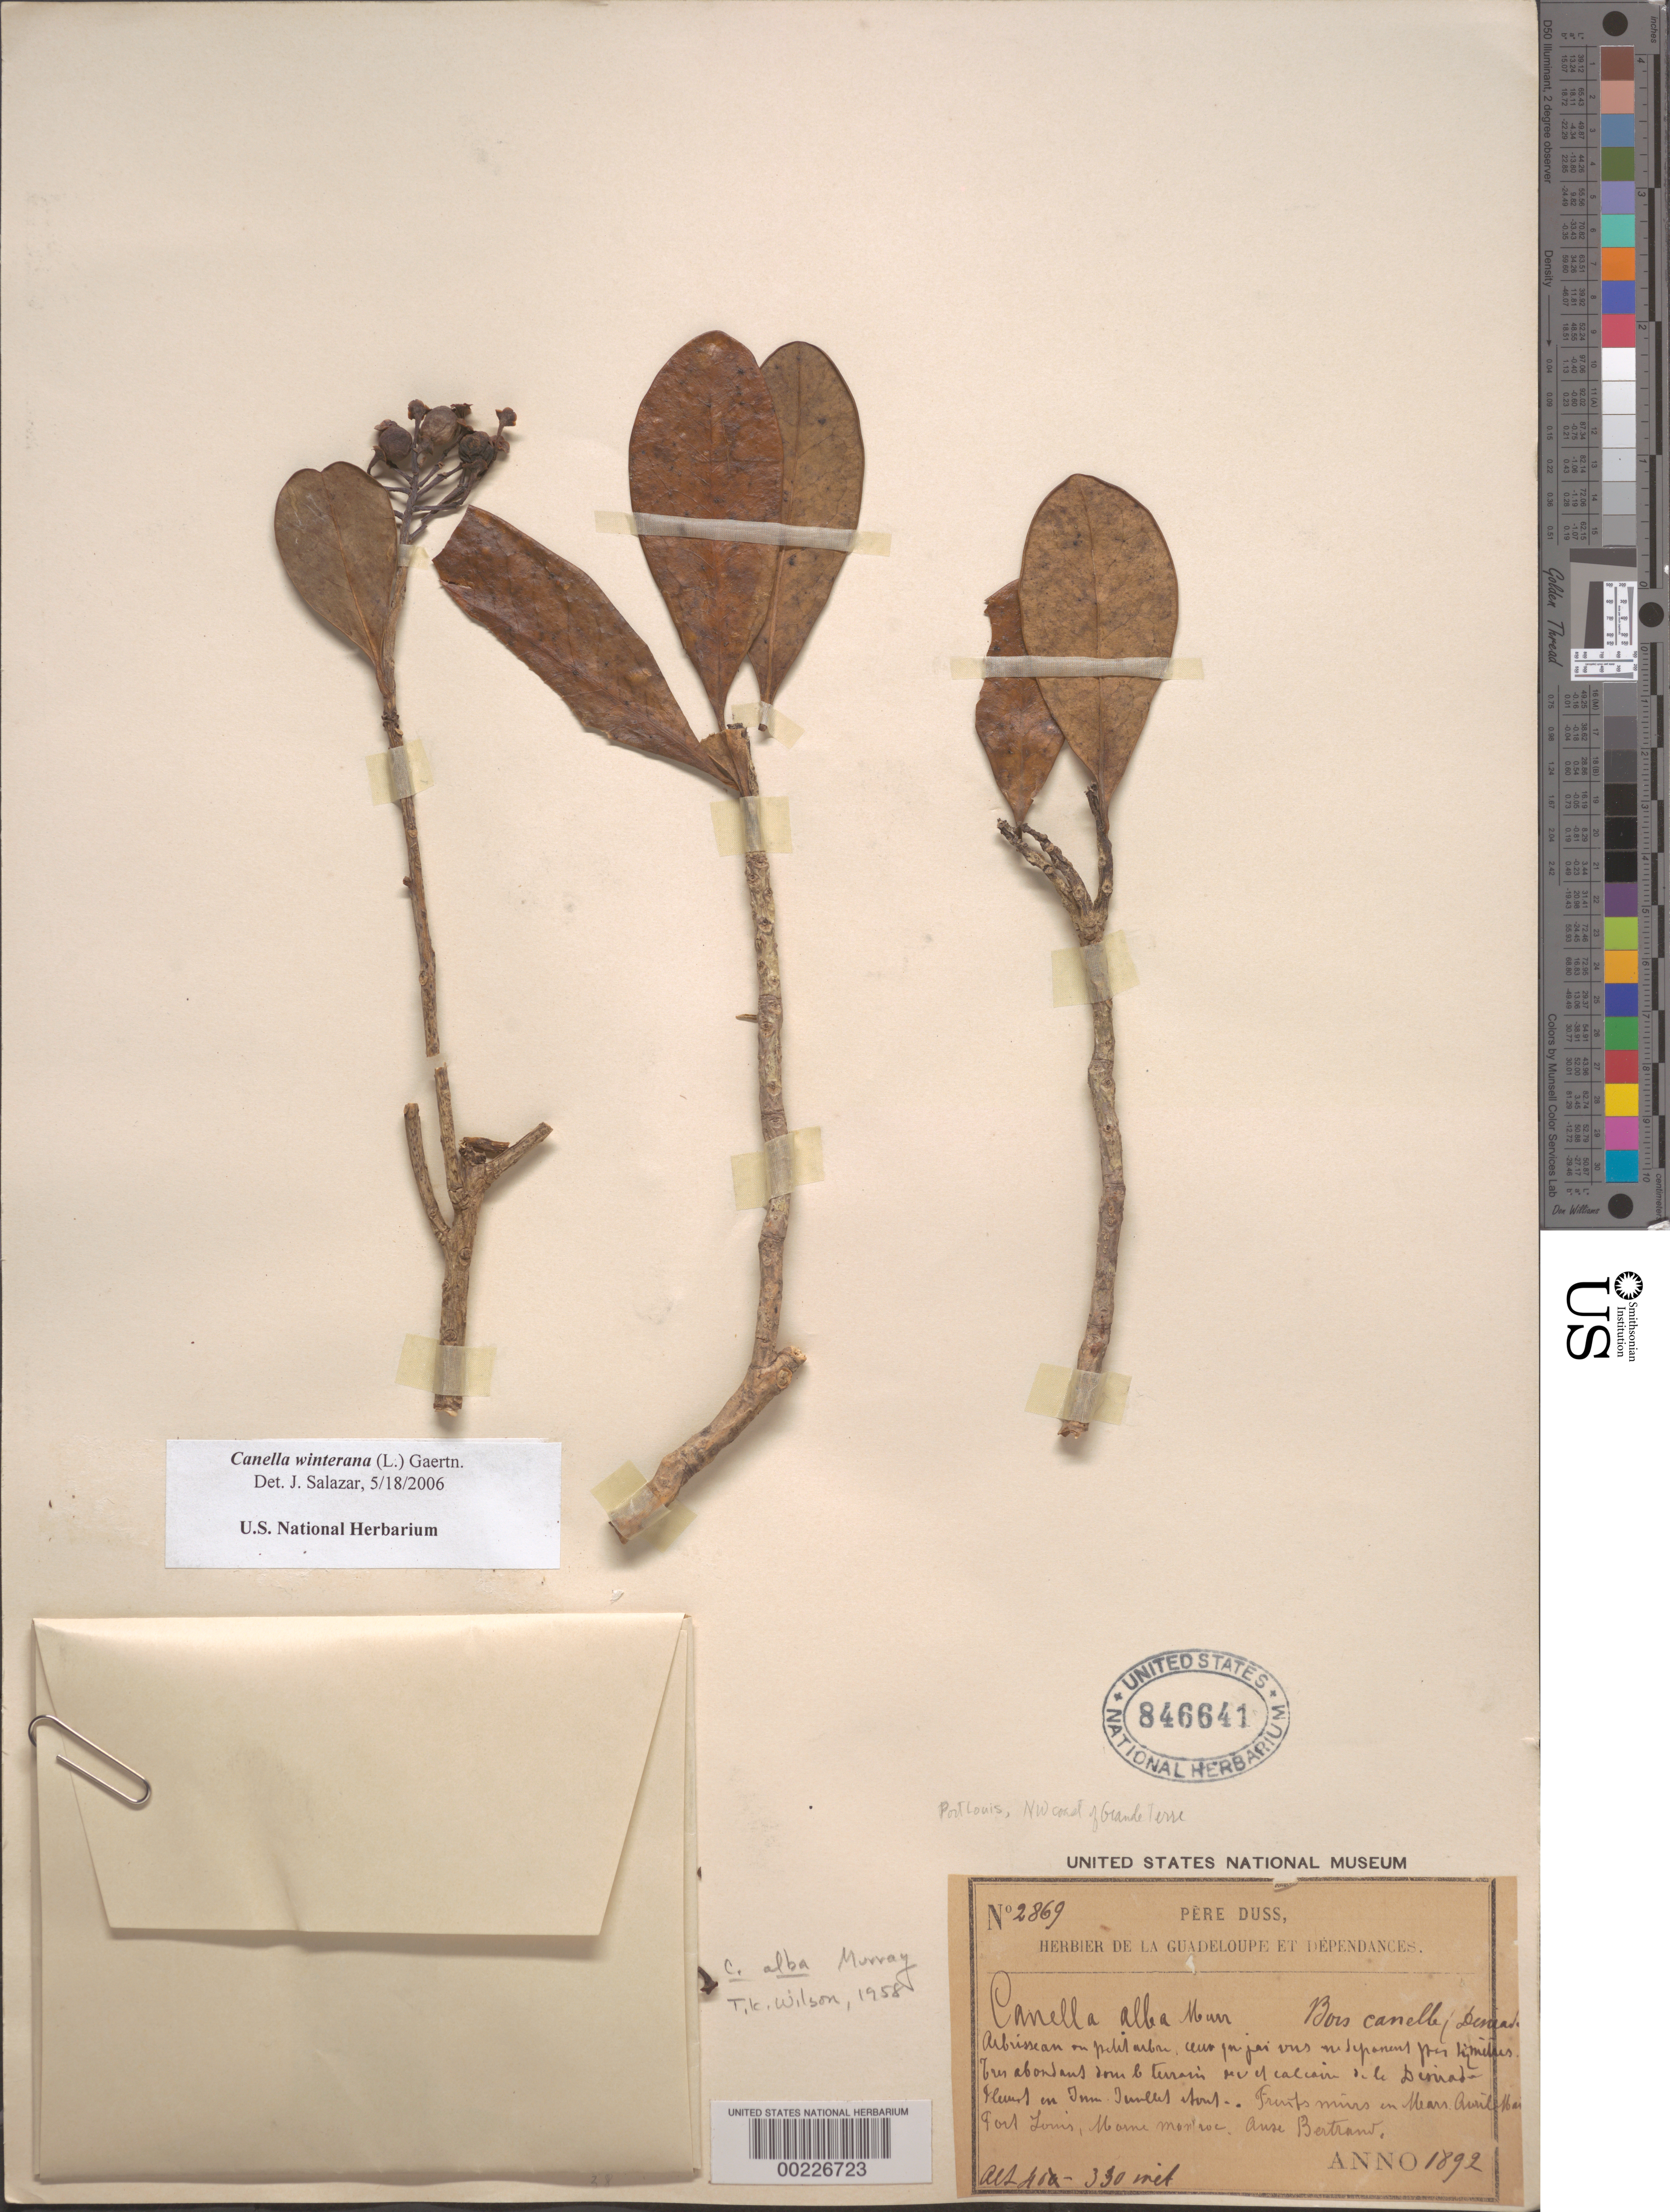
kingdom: Plantae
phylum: Tracheophyta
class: Magnoliopsida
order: Canellales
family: Canellaceae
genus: Canella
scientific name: Canella winterana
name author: (L.) Gaertn.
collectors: Père Duss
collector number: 2869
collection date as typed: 1892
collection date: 1892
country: Guadeloupe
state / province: Pointe-à-pitre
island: Grande Terre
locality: Port louis, nw coast of grande terre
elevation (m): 40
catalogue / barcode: US 846641